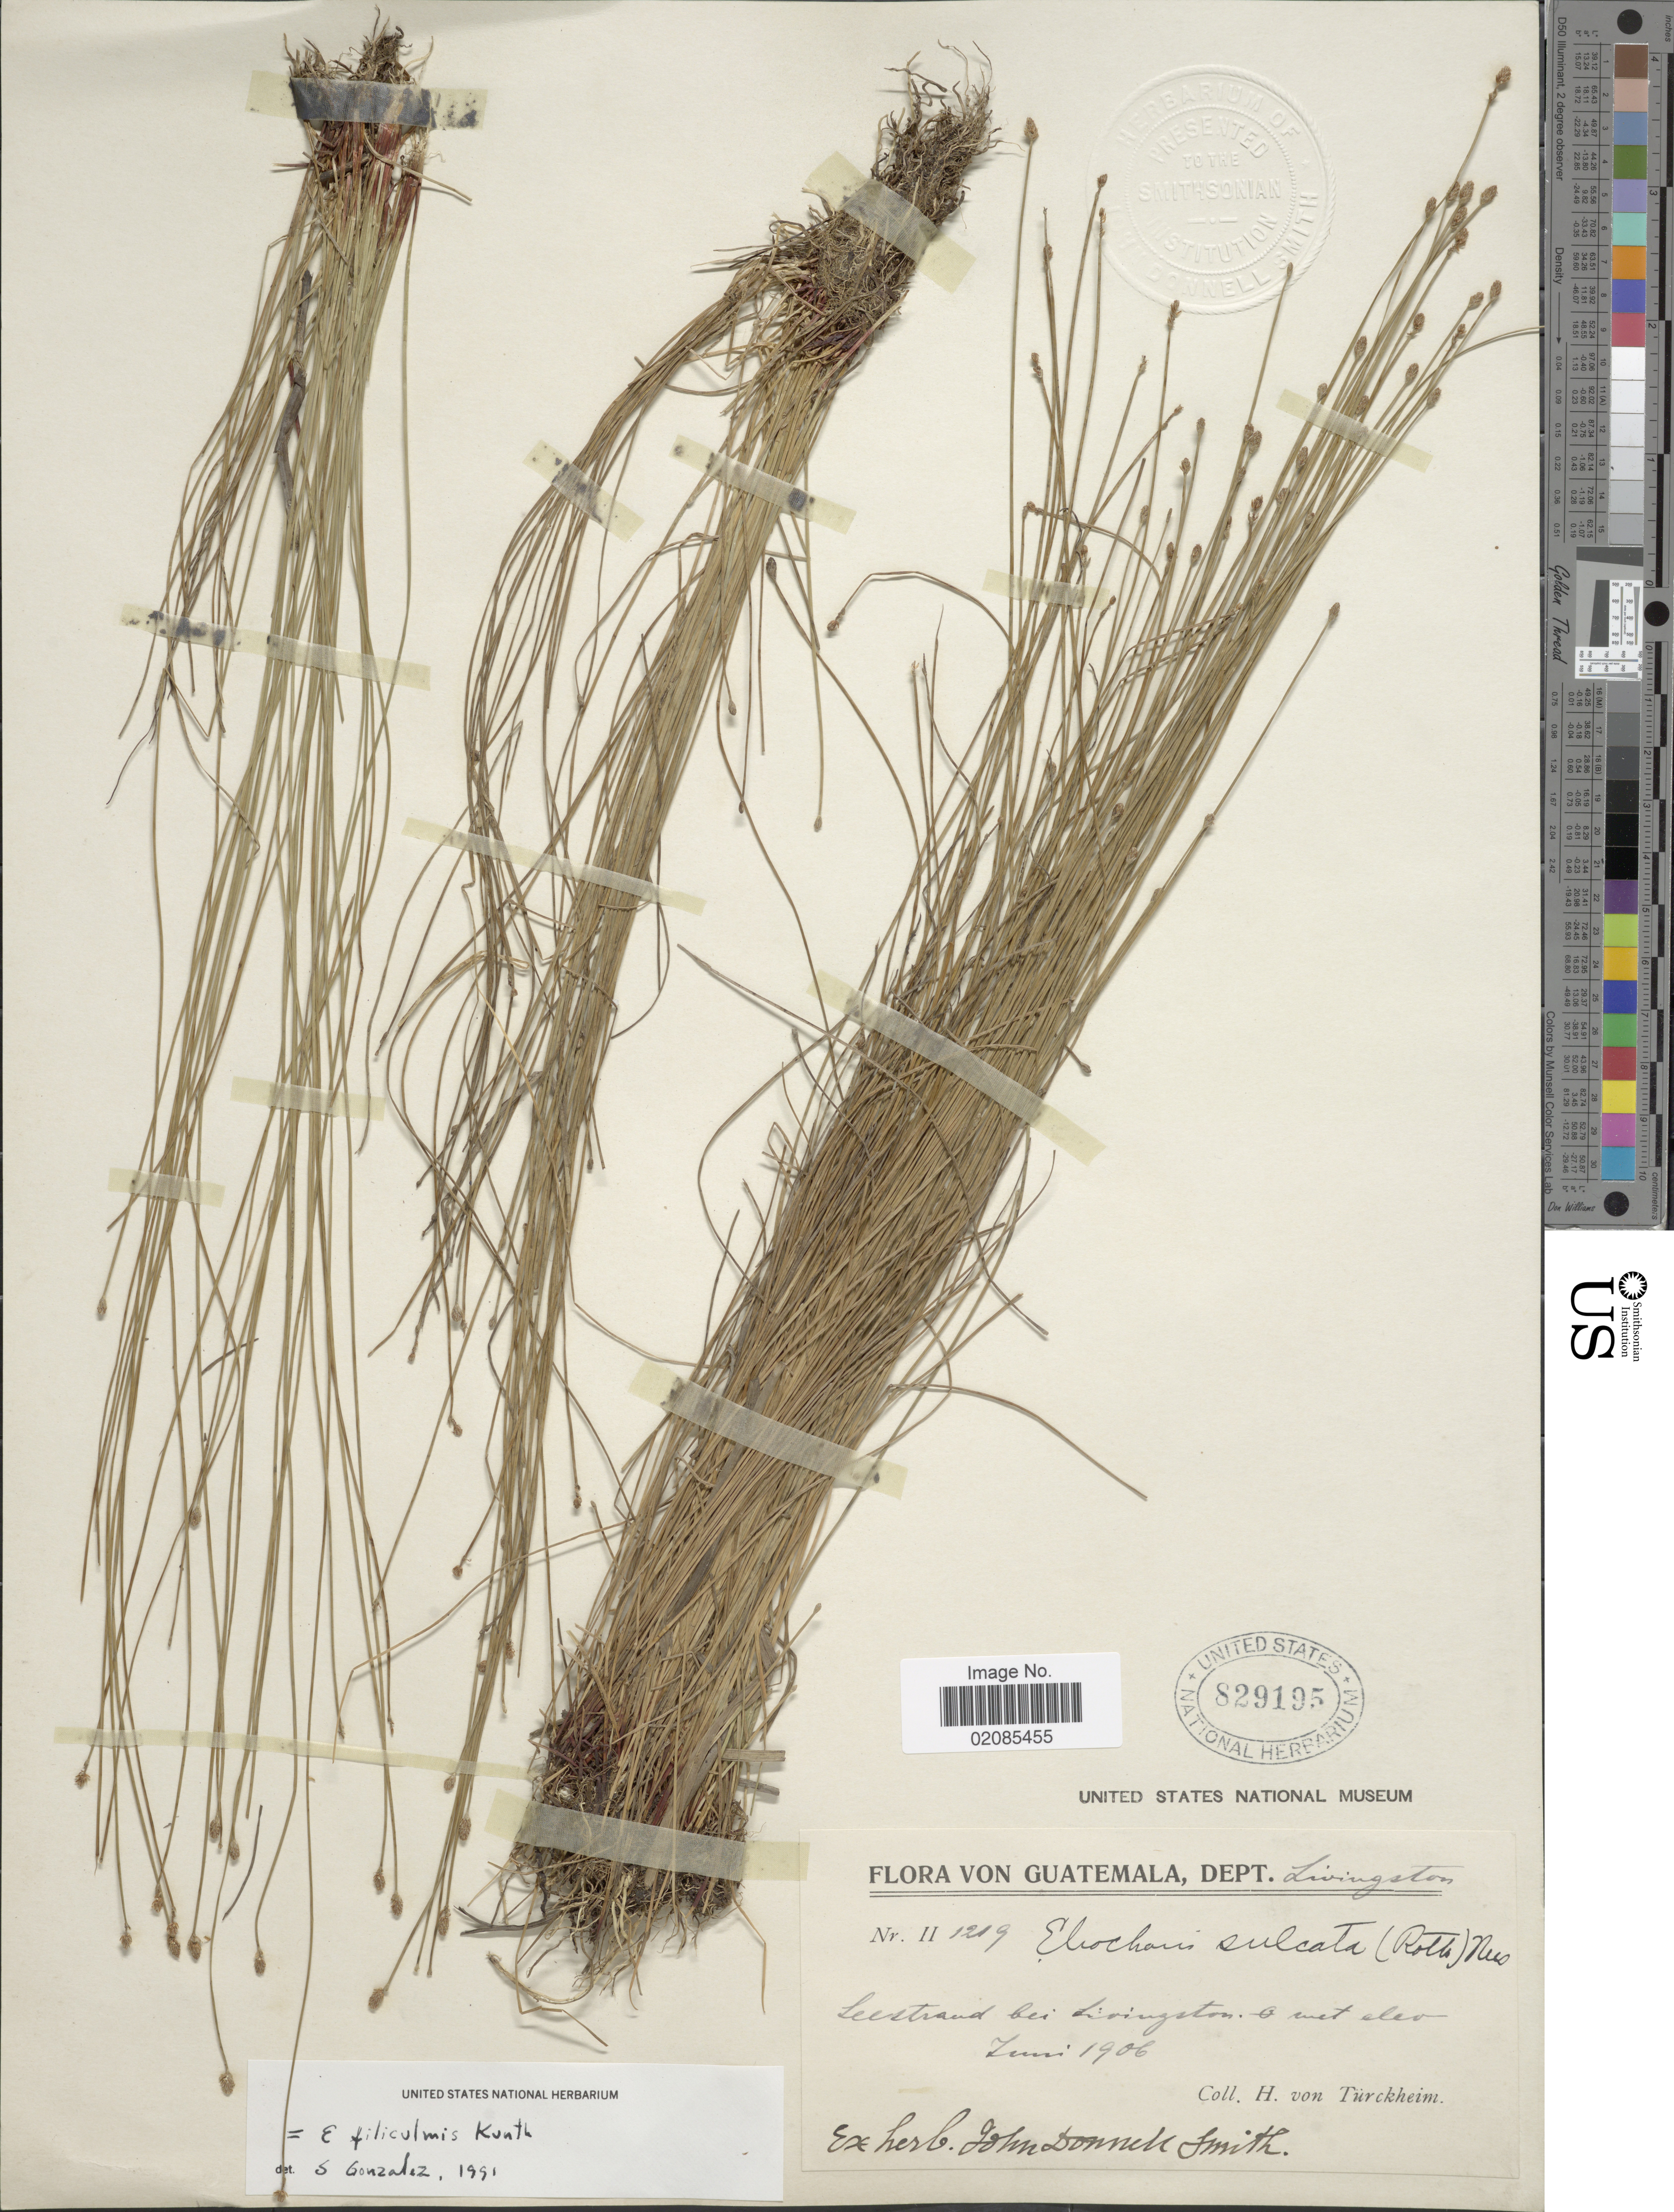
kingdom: Plantae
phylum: Tracheophyta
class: Liliopsida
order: Poales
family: Cyperaceae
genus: Eleocharis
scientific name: Eleocharis filiculmis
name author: Kunth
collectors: H. von Türckheim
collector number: II 1219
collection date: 1906-06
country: Guatemala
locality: Dept. Livingston, Leestrand bei Livingston.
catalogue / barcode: US 829195